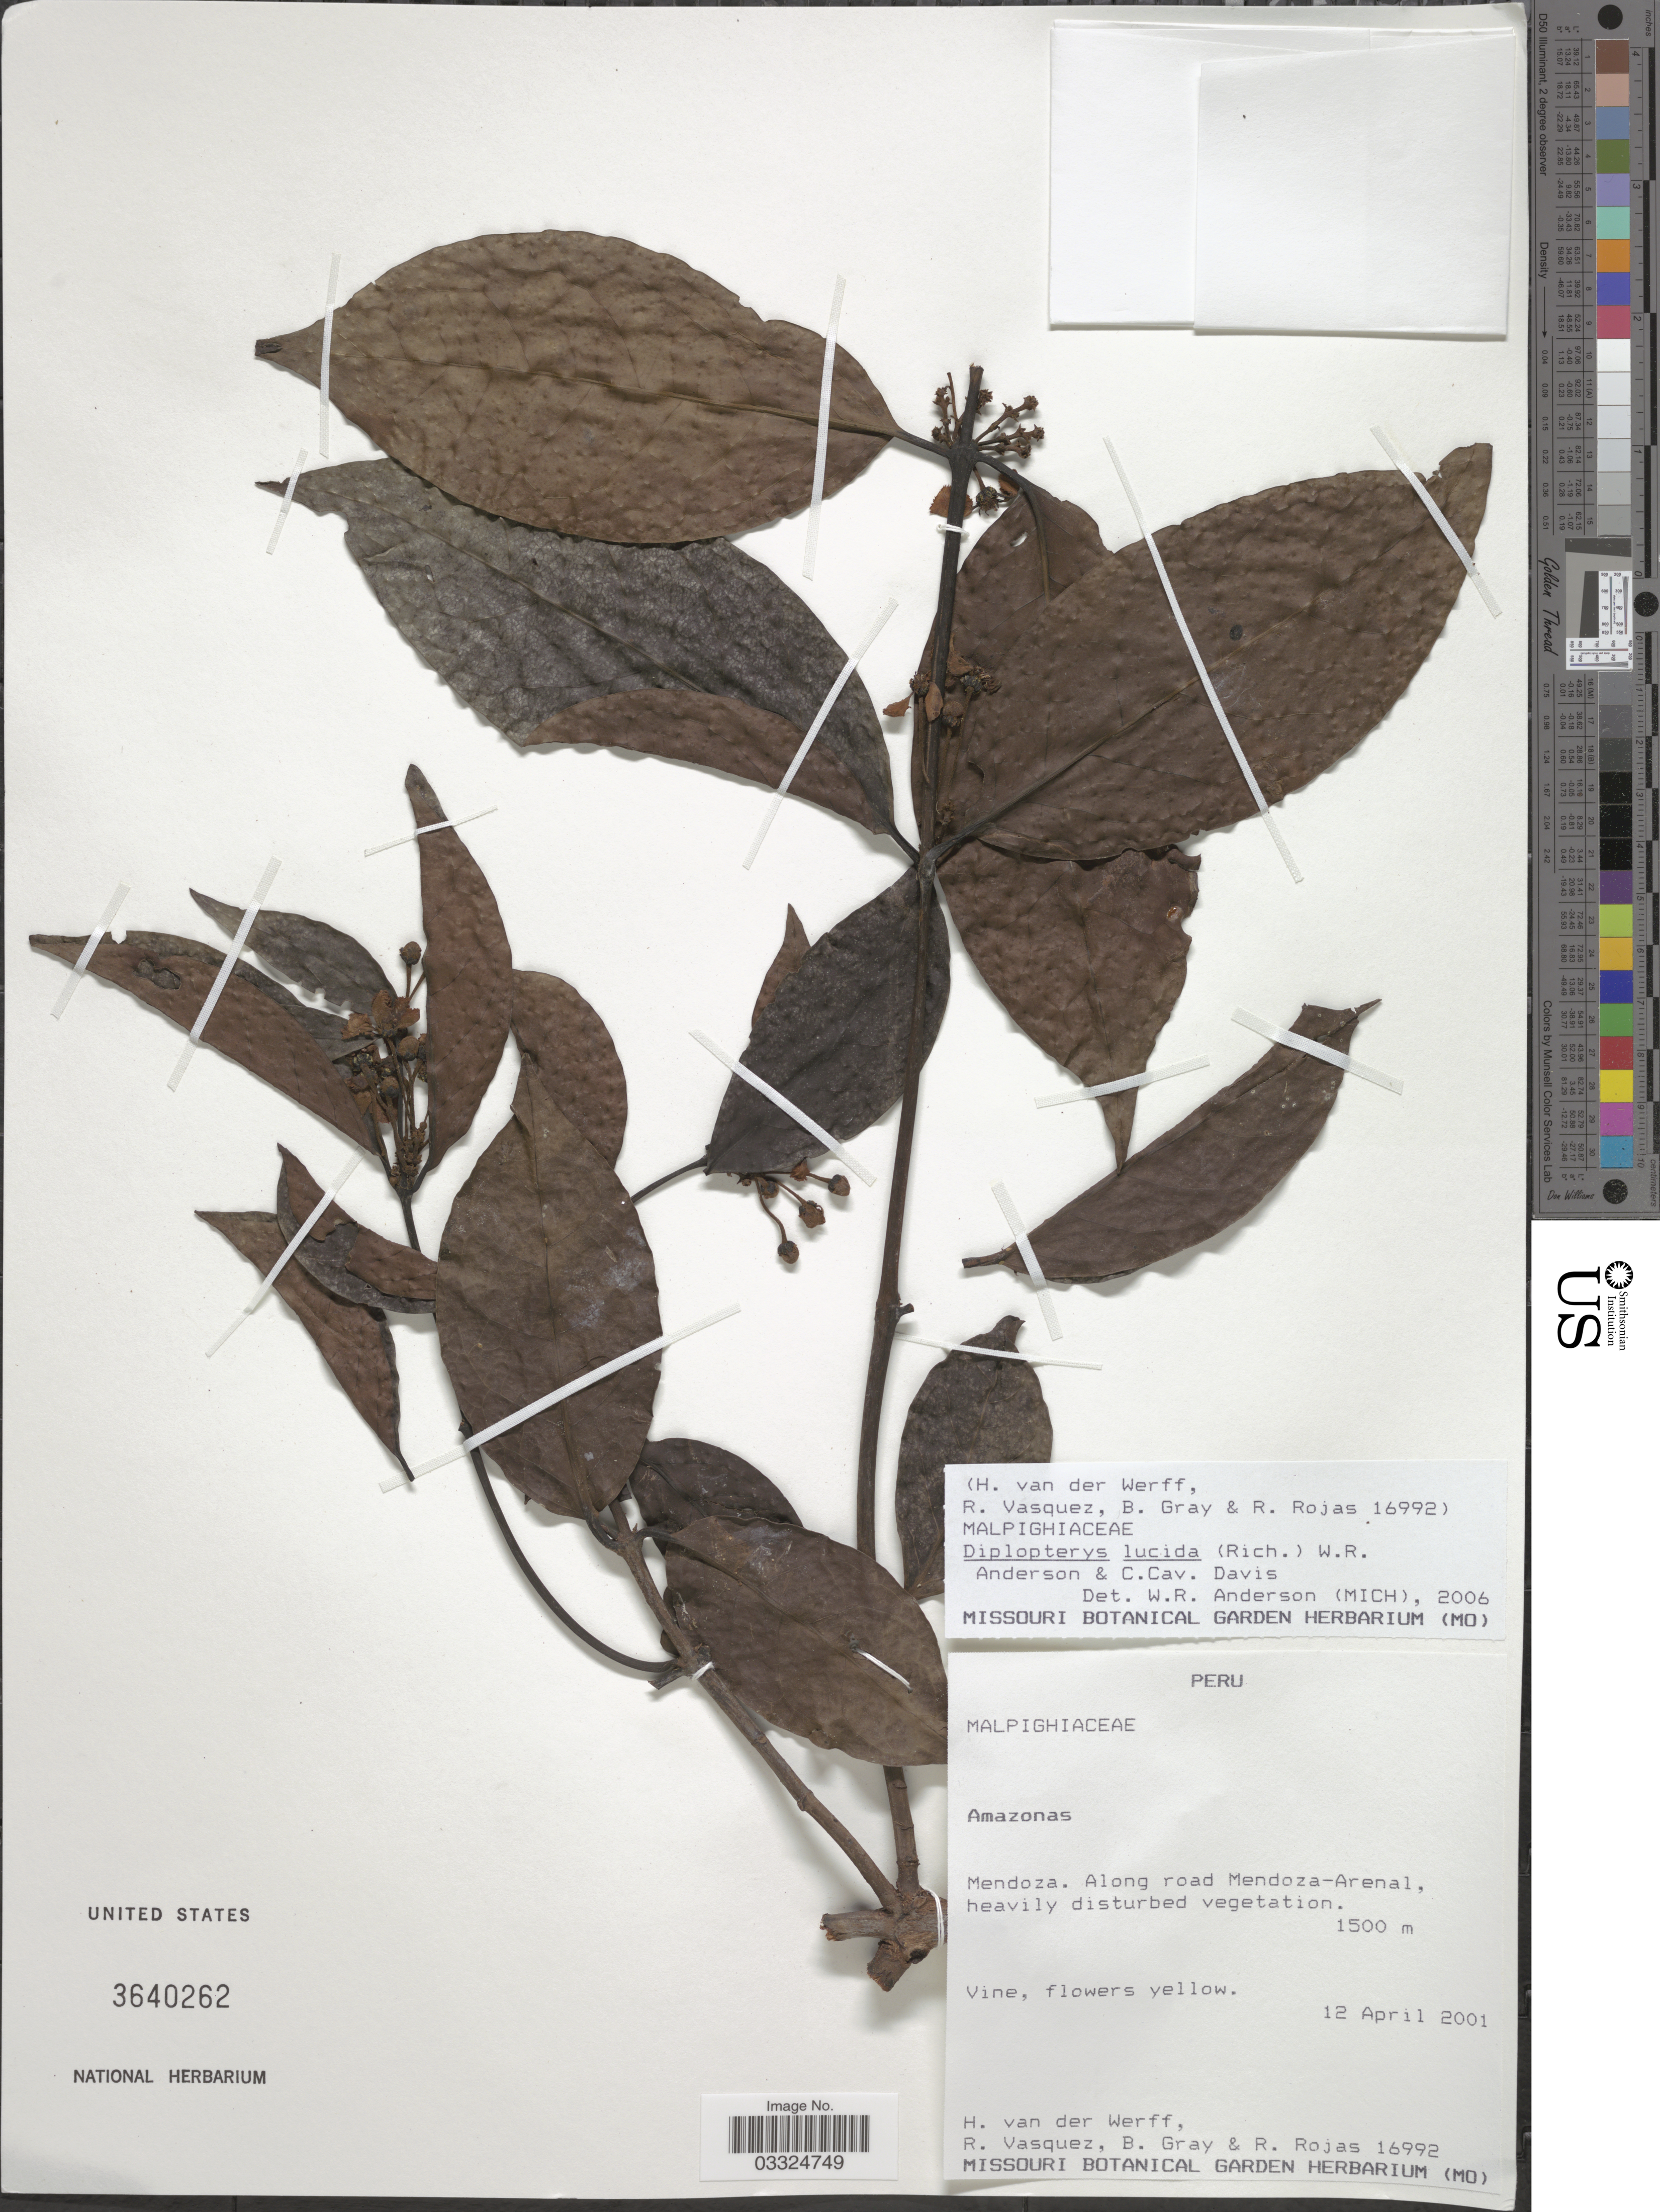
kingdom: Plantae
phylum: Tracheophyta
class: Magnoliopsida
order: Malpighiales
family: Malpighiaceae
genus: Diplopterys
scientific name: Diplopterys lucida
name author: (Nied.) W.R. Anderson & C. Davis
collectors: H. van der Werff, R. Vasquez, B. Gray & R. Rojas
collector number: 16992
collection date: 2001-04-12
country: Peru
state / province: Amazonas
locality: Mendoza. Along road Mendoza-Arenal.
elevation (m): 1500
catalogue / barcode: US 3640262